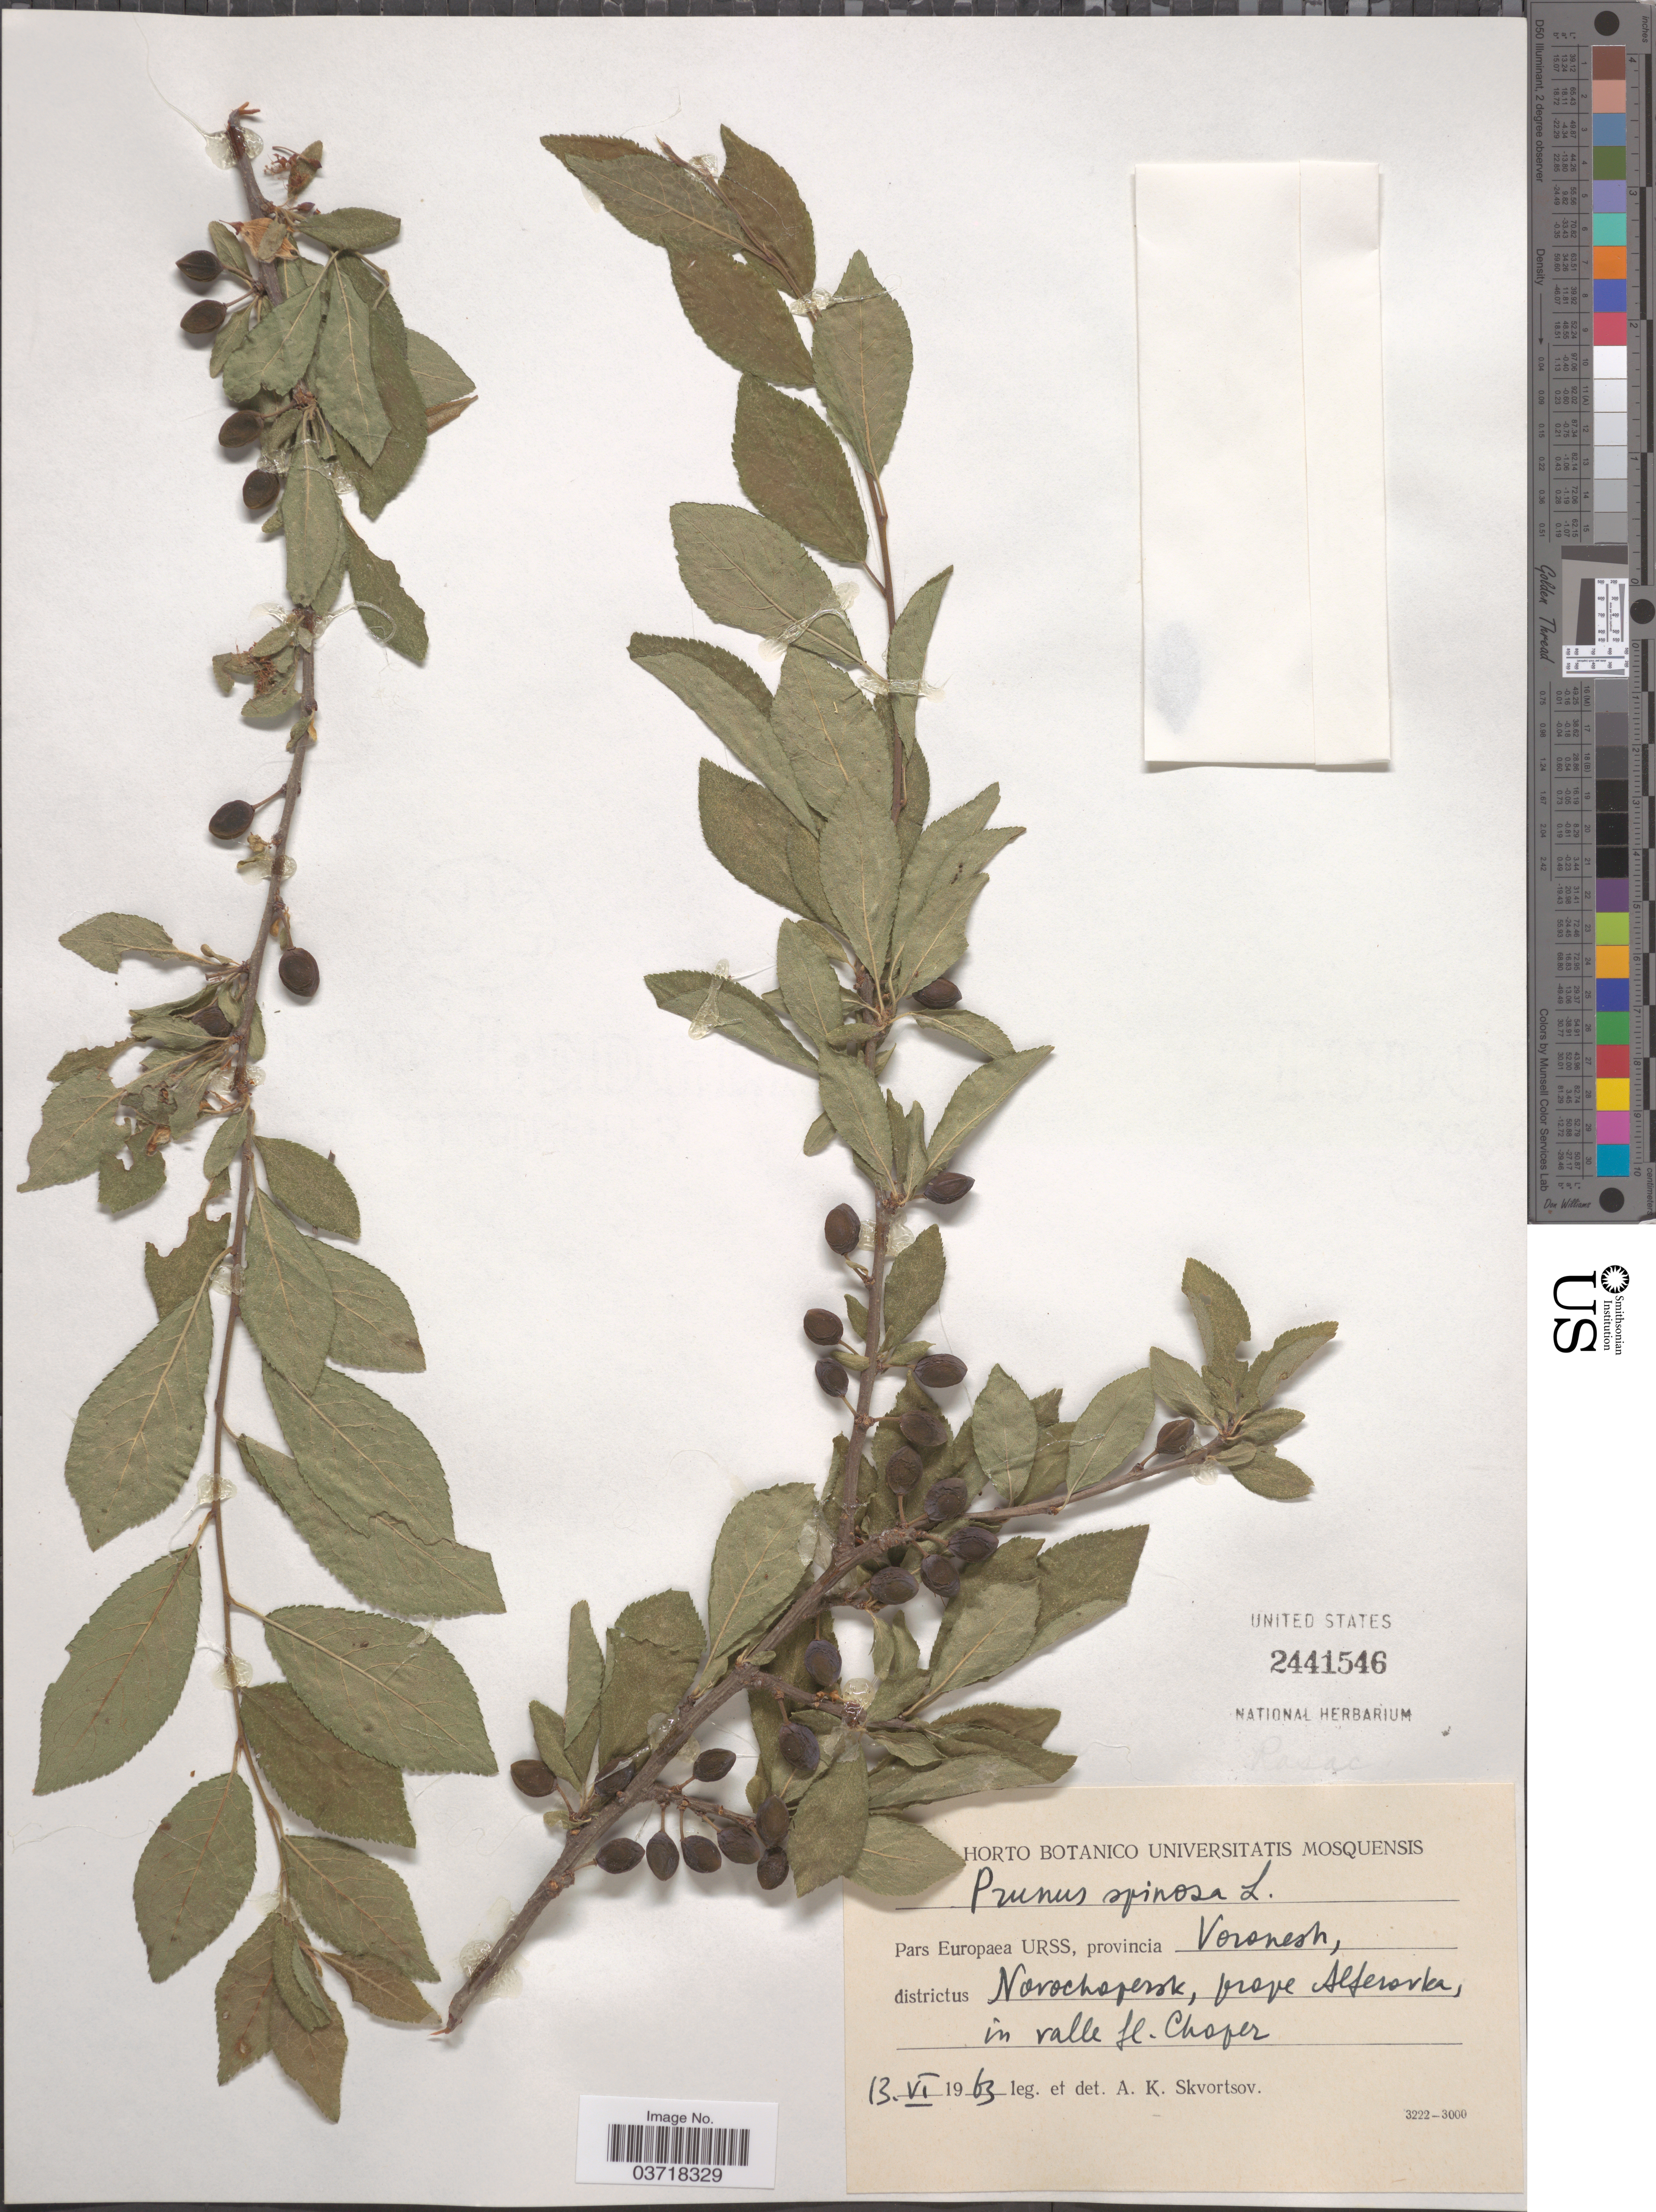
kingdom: Plantae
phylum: Tracheophyta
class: Magnoliopsida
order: Rosales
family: Rosaceae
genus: Prunus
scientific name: Prunus spinosa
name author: L.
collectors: A. K. Skvortsov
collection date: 1963-06-13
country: Russian Federation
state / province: Voronezh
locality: Pars Europaea URSS, provincia Voronesh, districtus Novochapersk, prope Alferovka.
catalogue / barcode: US 2441546